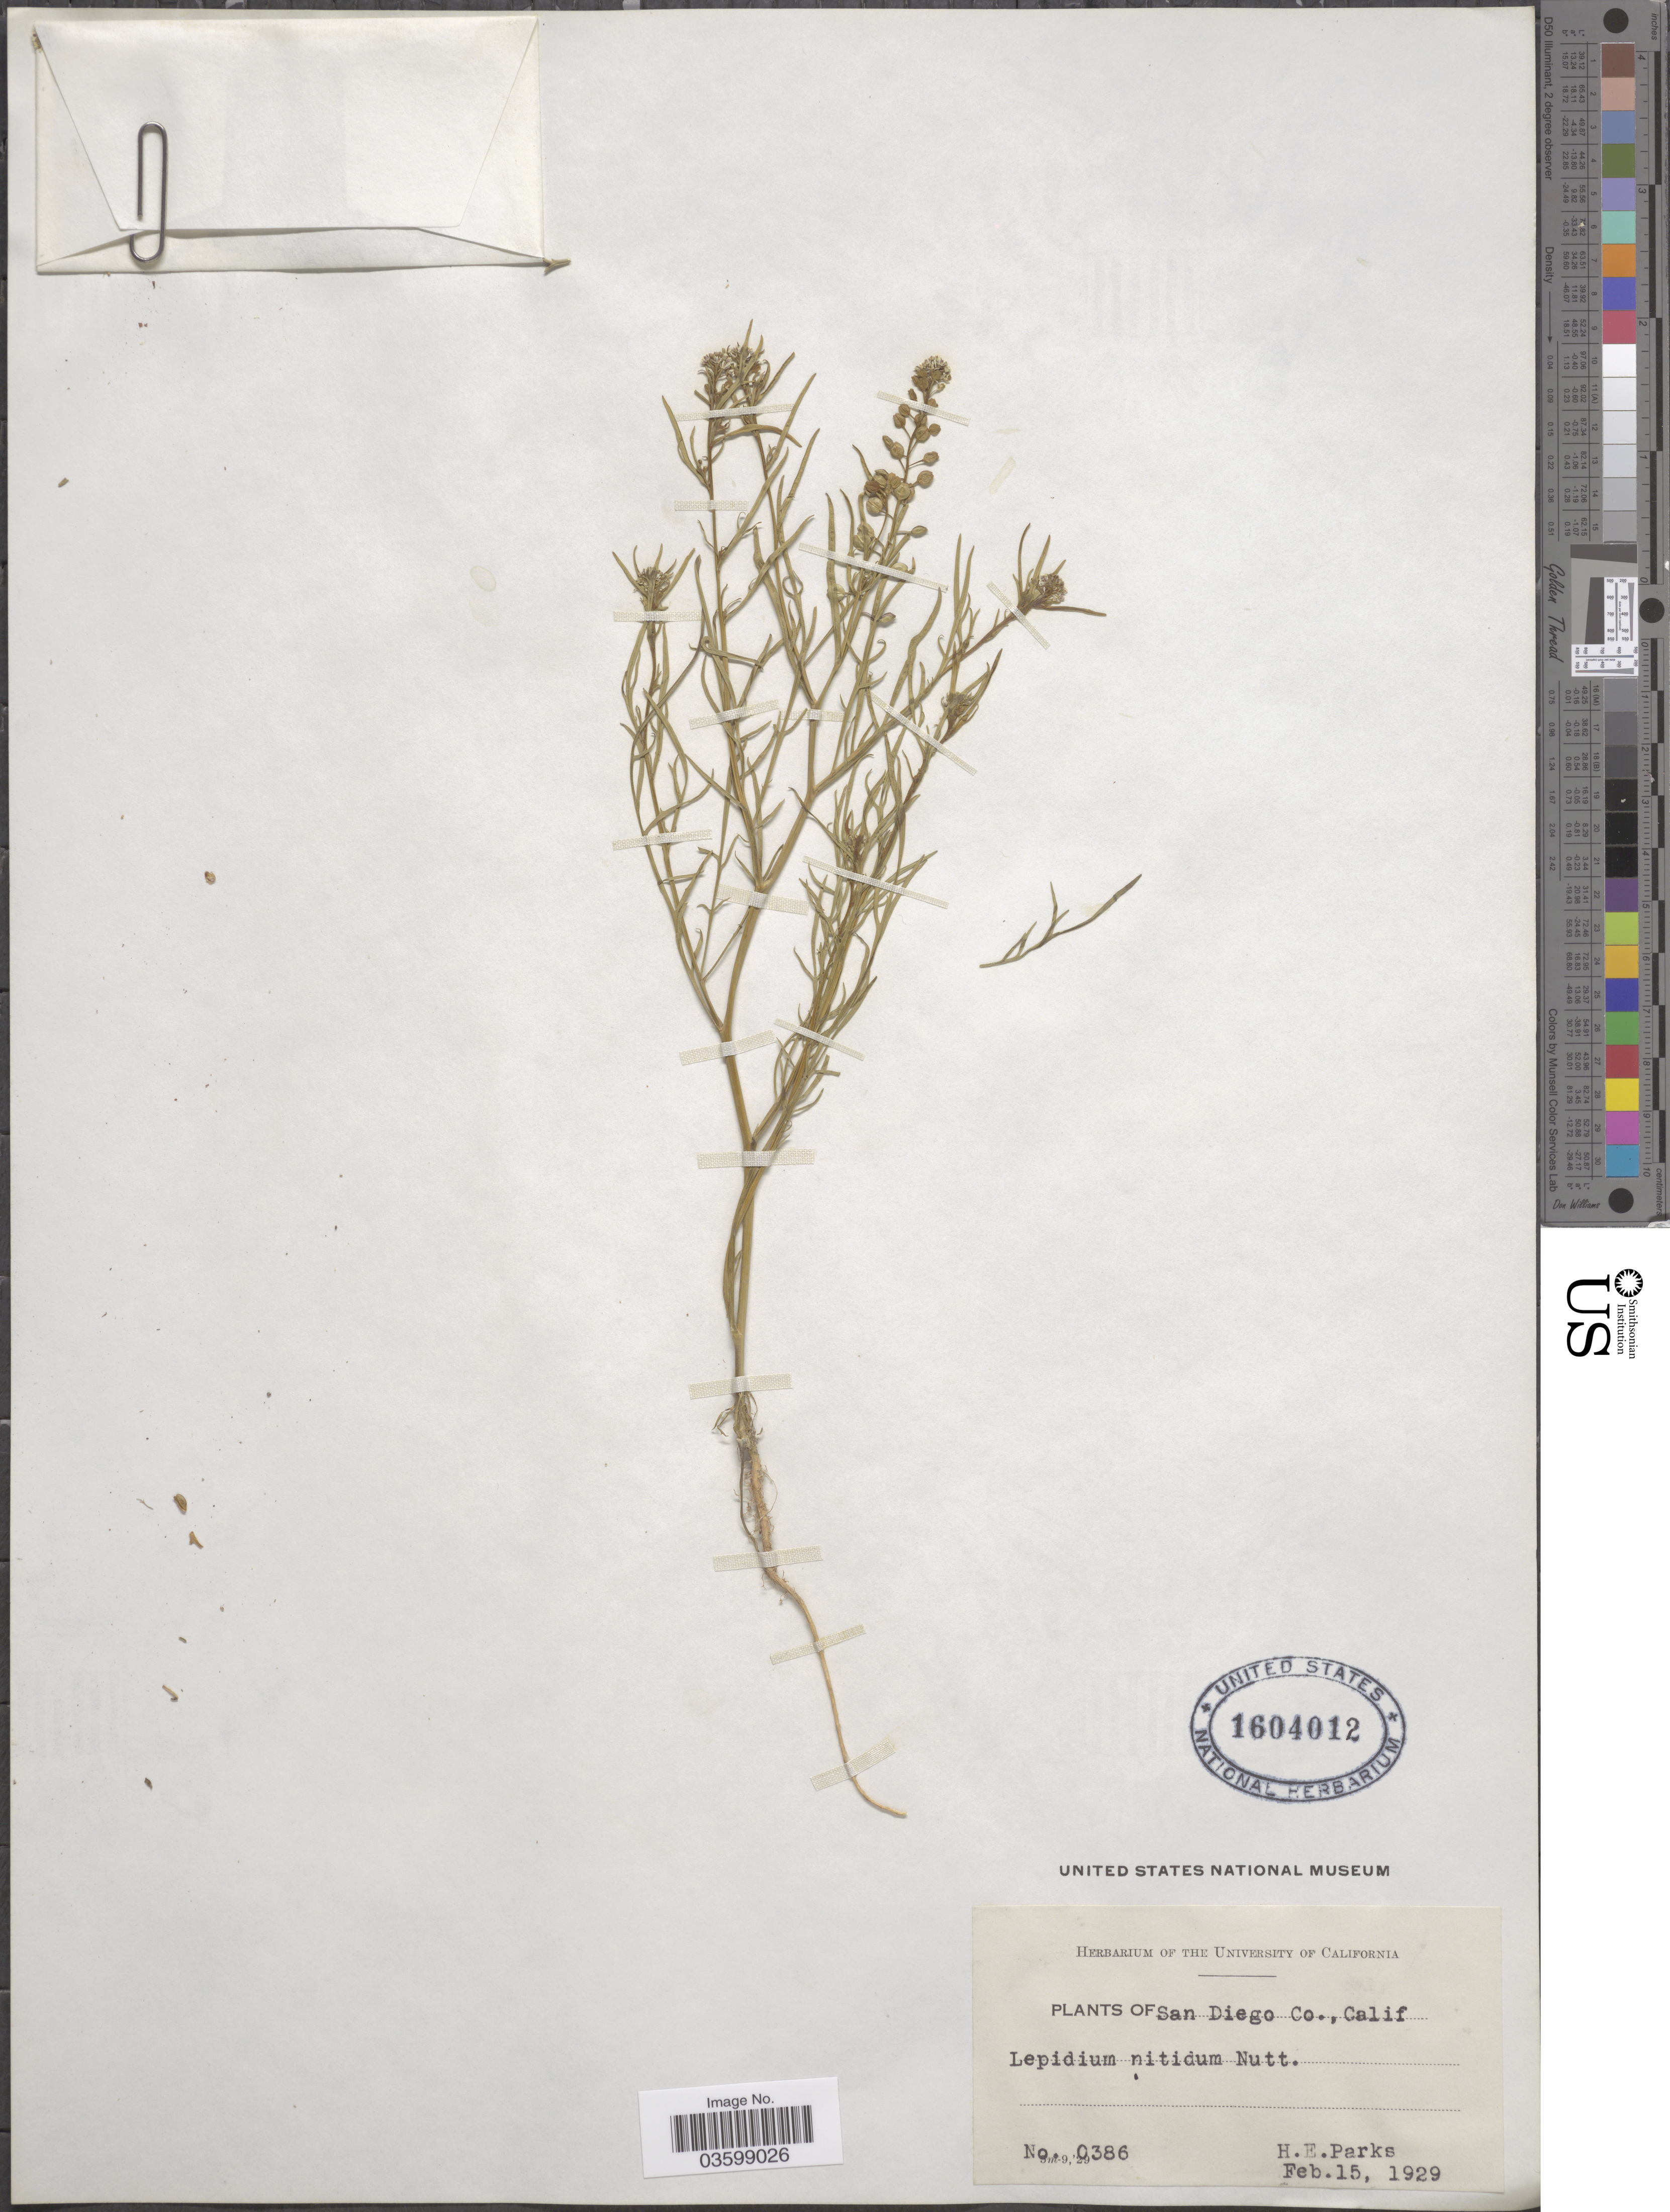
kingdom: Plantae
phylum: Tracheophyta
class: Magnoliopsida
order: Brassicales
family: Brassicaceae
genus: Lepidium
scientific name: Lepidium nitidum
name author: Nutt.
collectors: H. E. Parks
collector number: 0386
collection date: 1929-02-15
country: United States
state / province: California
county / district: San Diego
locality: San Diego Co.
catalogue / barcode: US 1604012